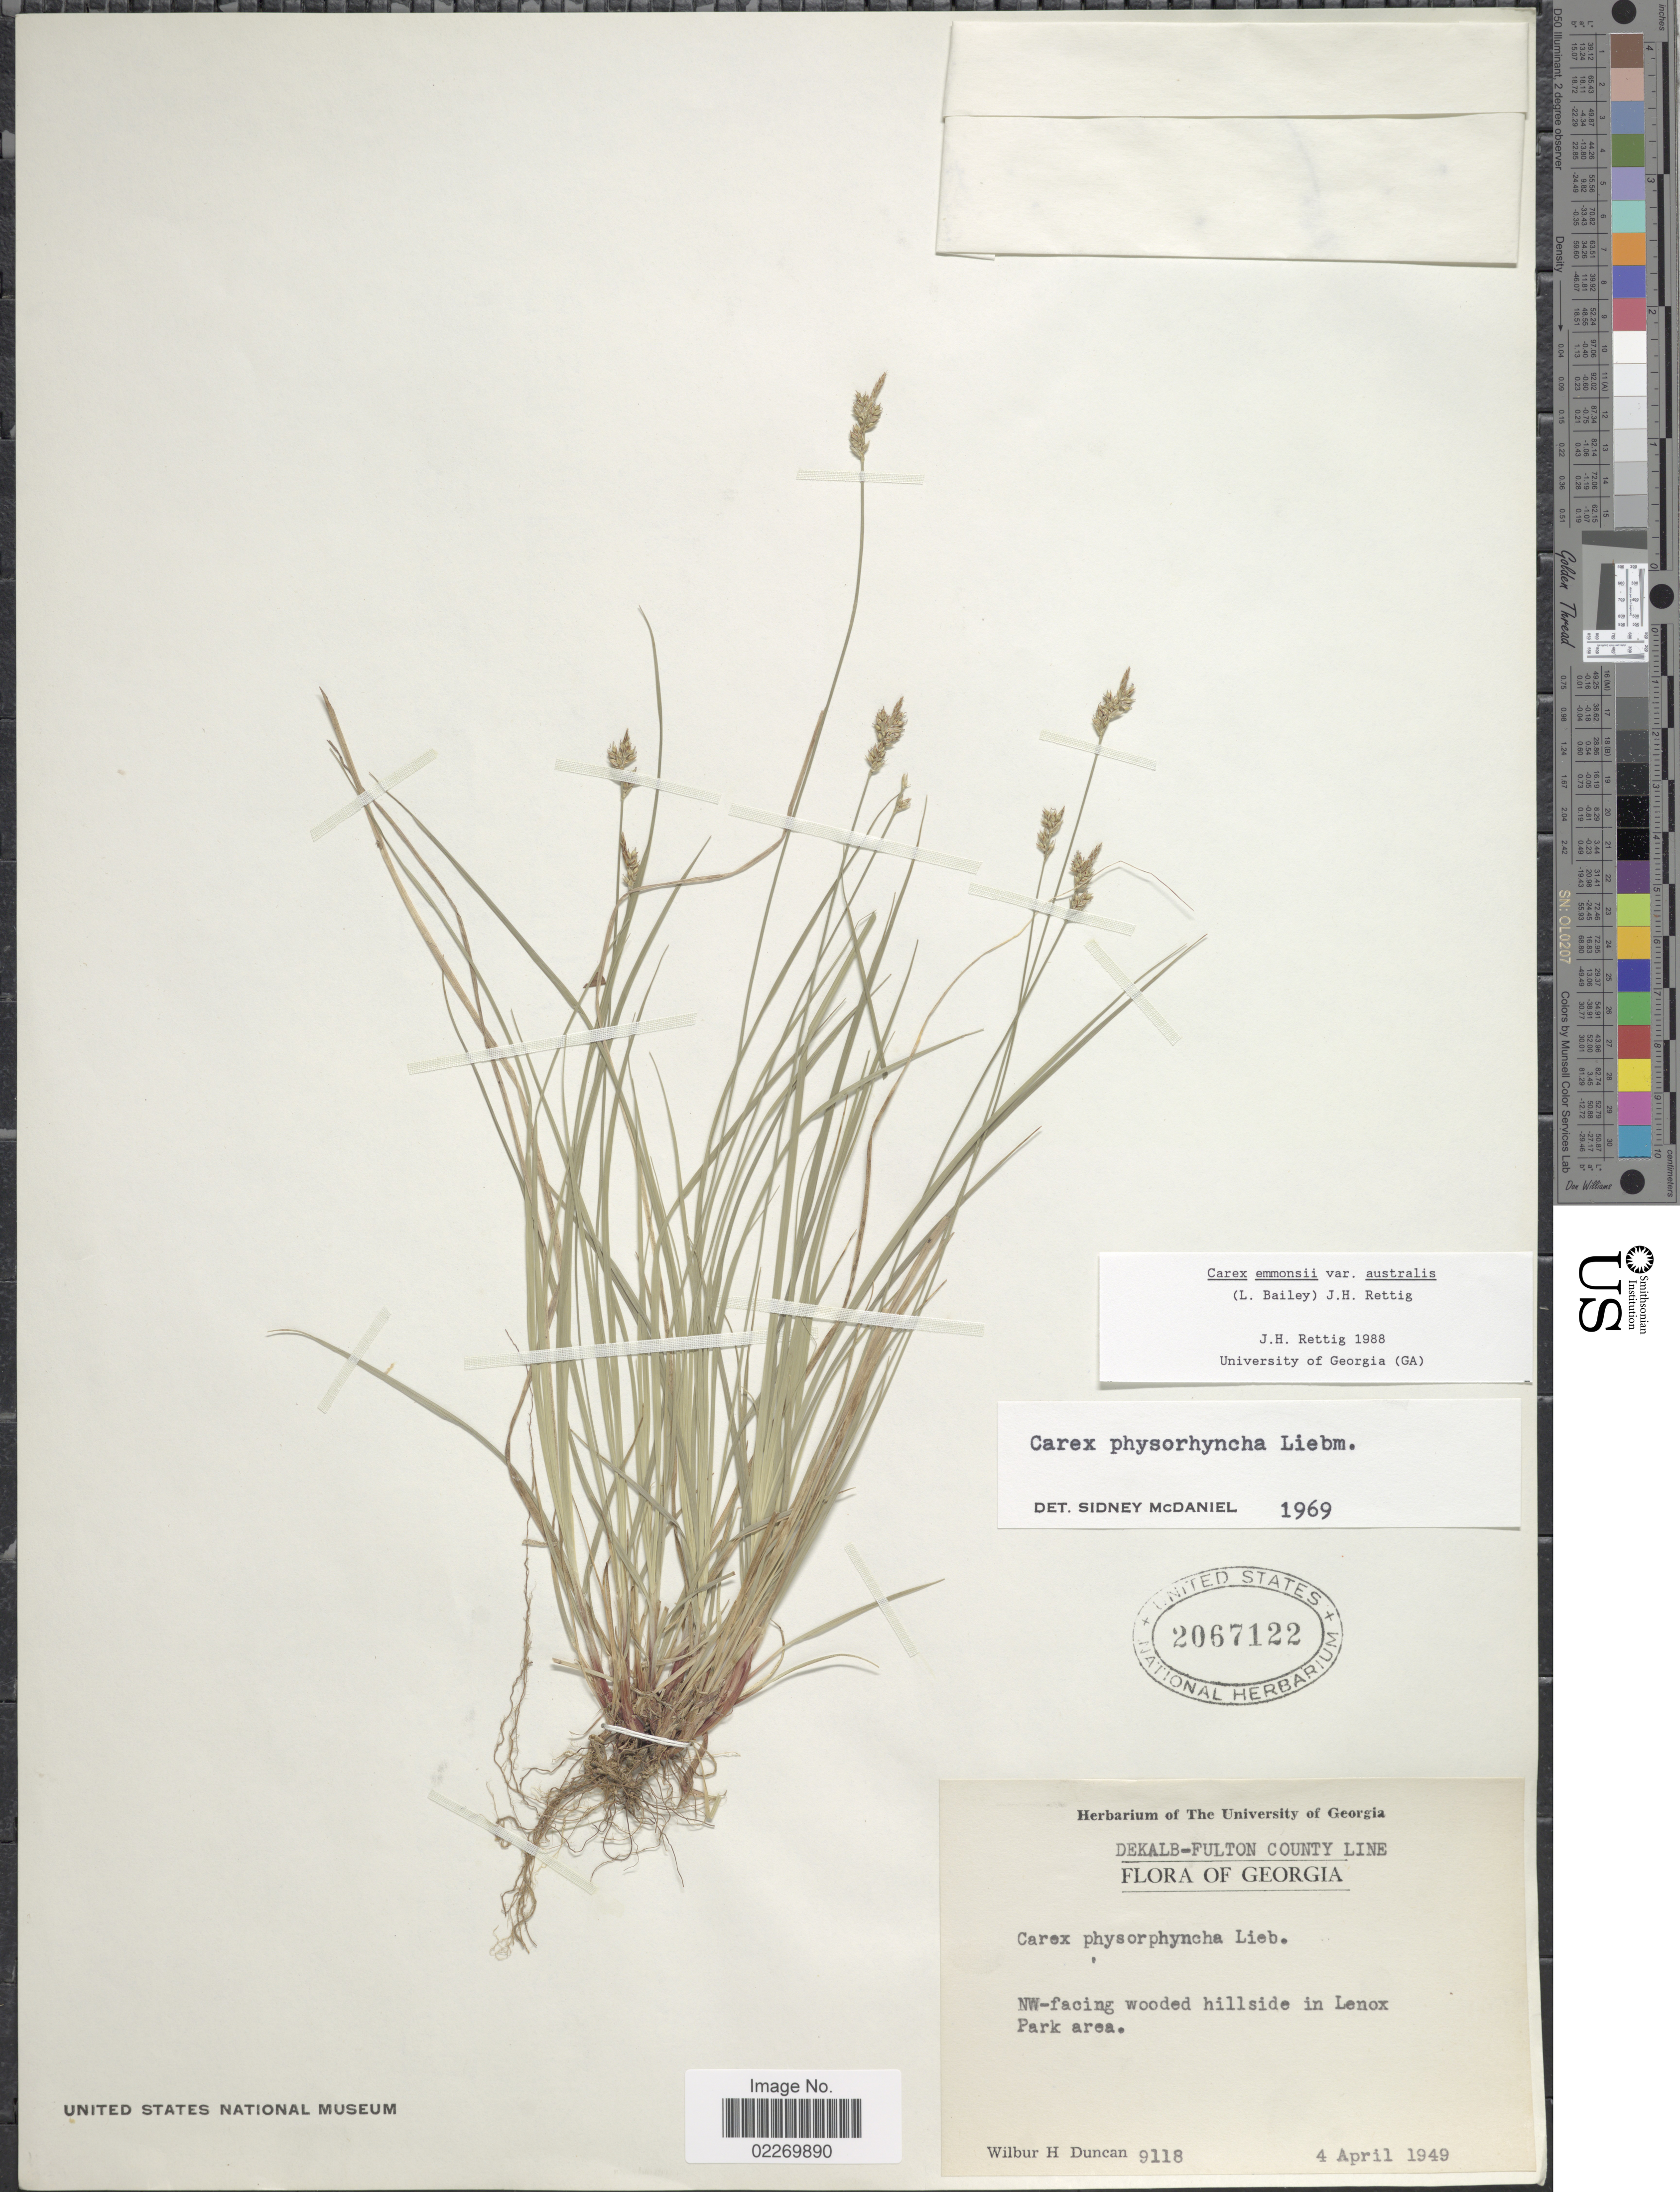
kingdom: Plantae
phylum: Tracheophyta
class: Liliopsida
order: Poales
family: Cyperaceae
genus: Carex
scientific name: Carex physorhyncha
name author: Liebm. ex Steud.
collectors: W. H. Duncan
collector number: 9118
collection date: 1949-04-04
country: United States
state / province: Georgia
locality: Dekalb- Fulton County Line. NW- facing wooded hillside in Lenox Park area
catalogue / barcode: US 2067122